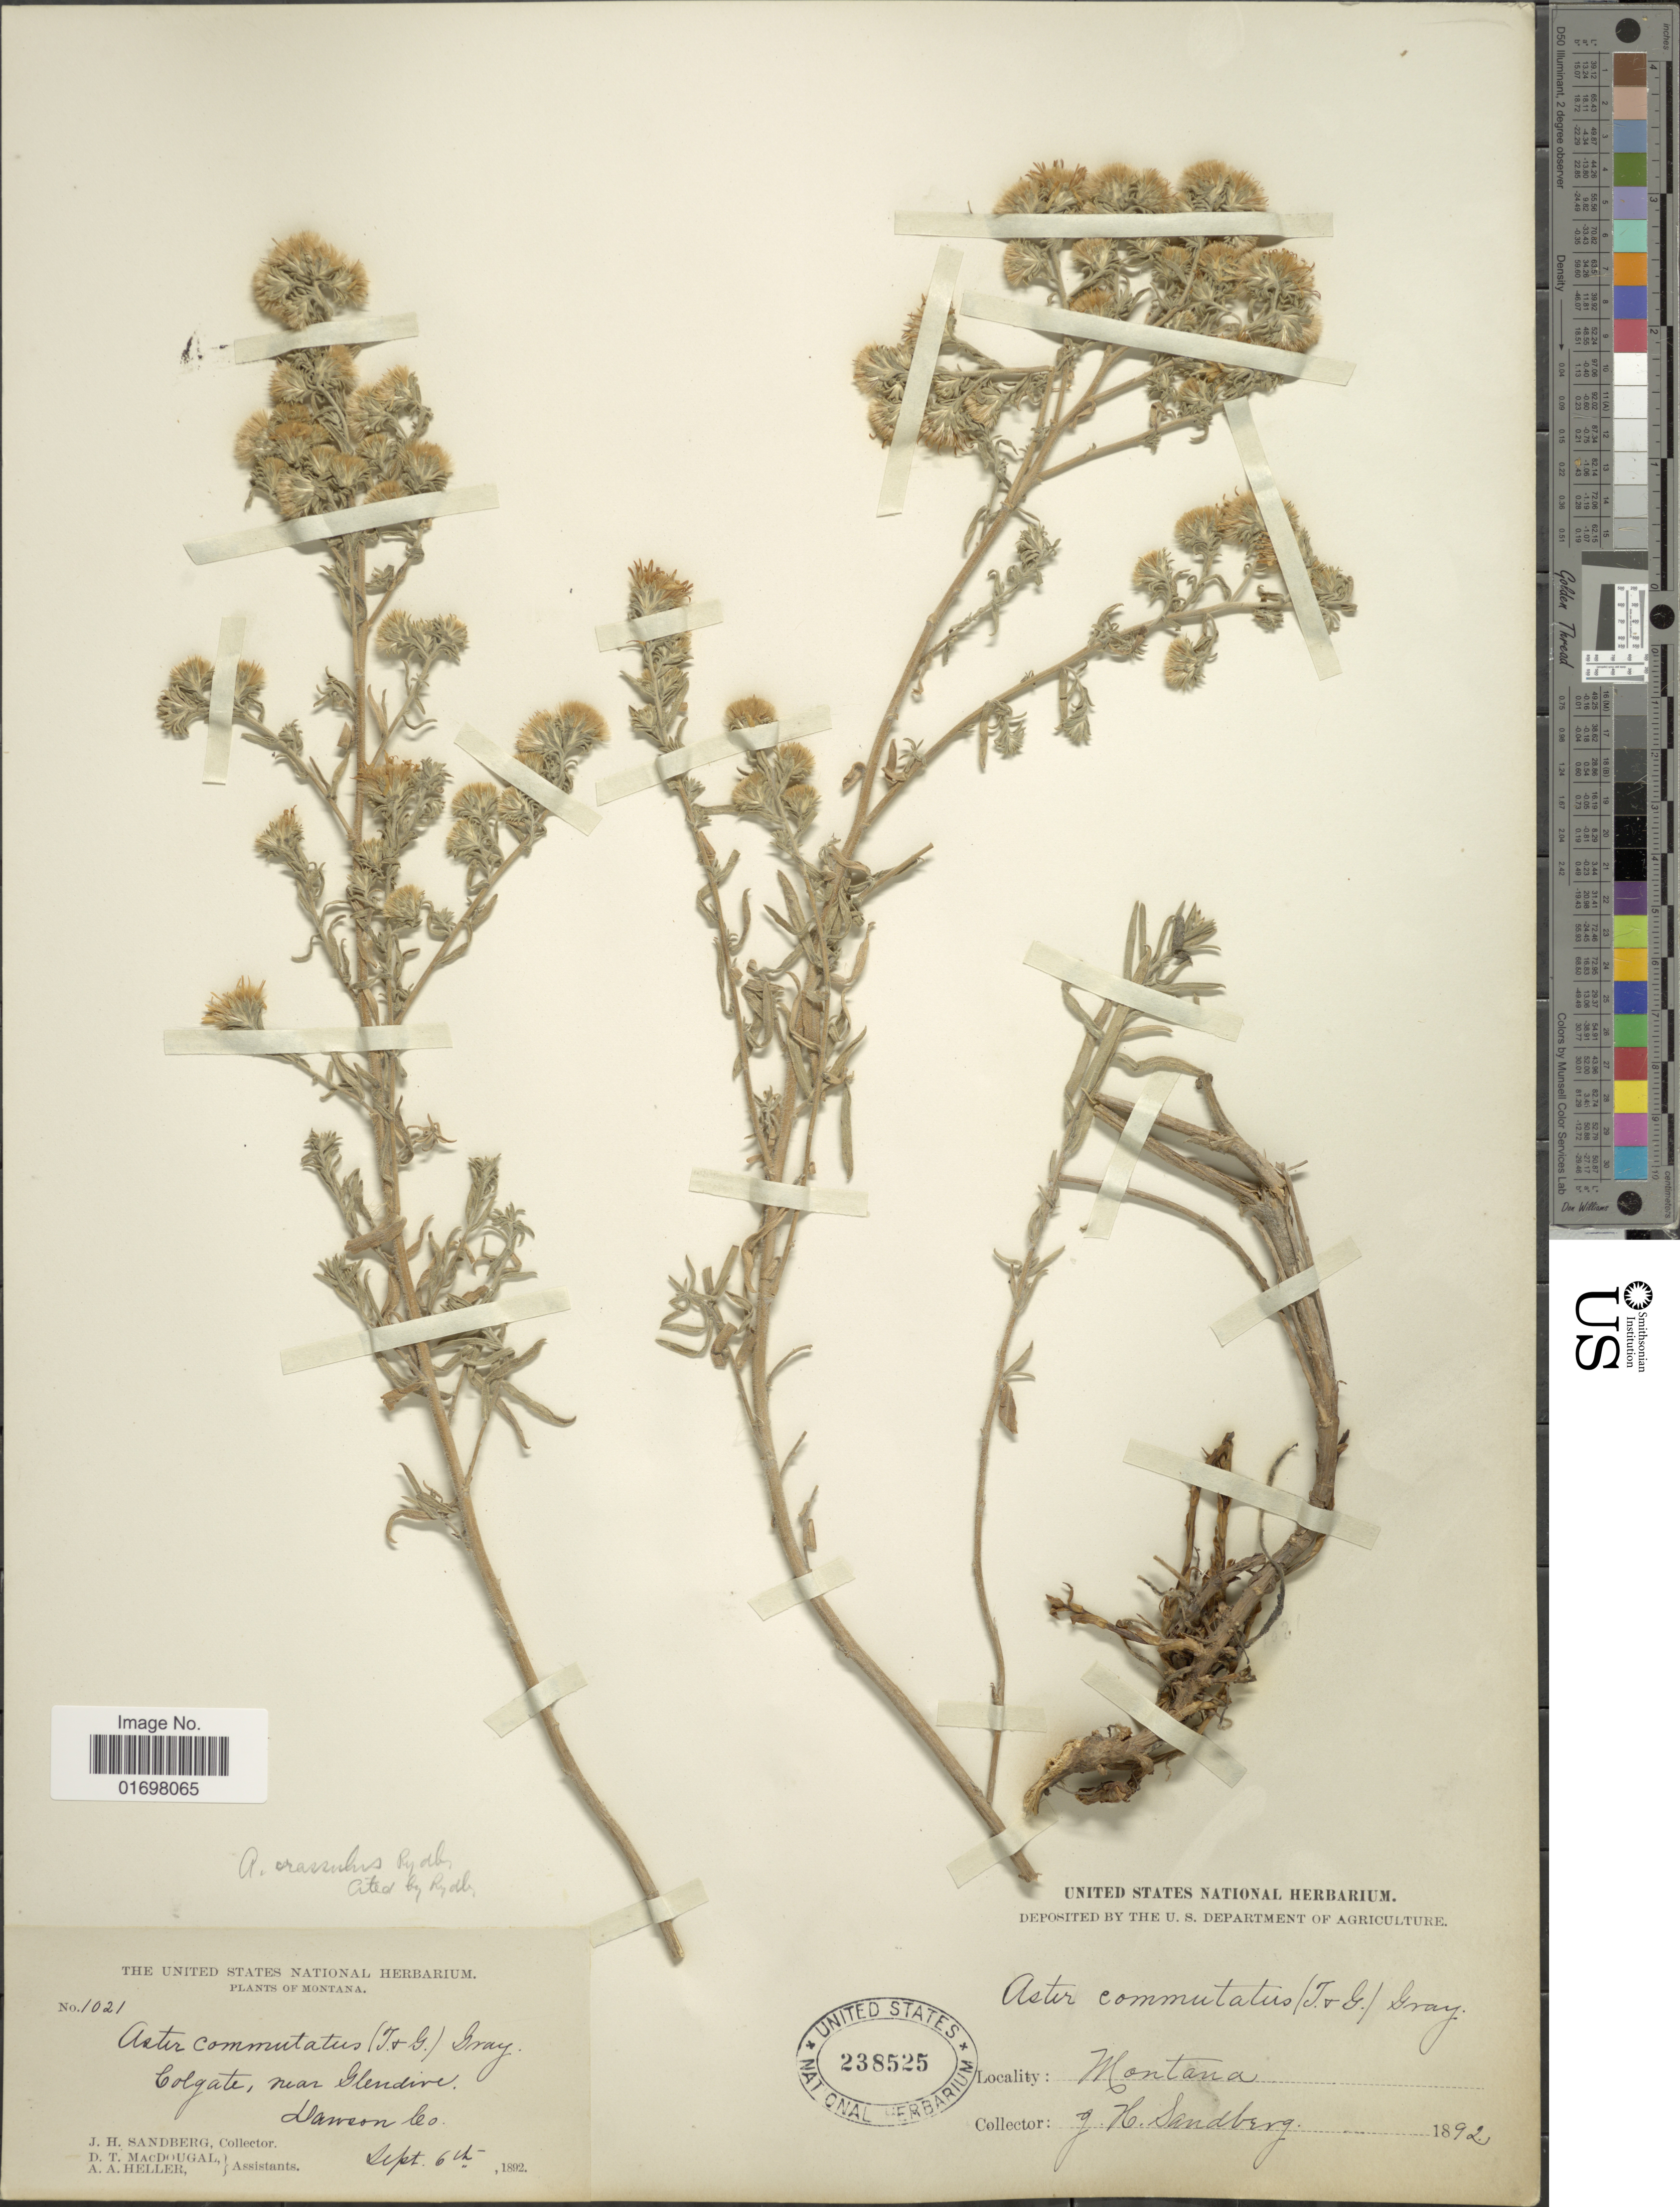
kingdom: Plantae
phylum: Tracheophyta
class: Magnoliopsida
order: Asterales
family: Asteraceae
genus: Symphyotrichum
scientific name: Symphyotrichum falcatum var. commutatum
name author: (Torr. & A. Gray) G.L. Nesom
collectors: J. H. Sandberg, D. T. MacDougal & A. A. Heller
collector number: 1021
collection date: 1892-09-06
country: United States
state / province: Montana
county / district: Dawson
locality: Colgate, near Glendive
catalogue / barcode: US 238525